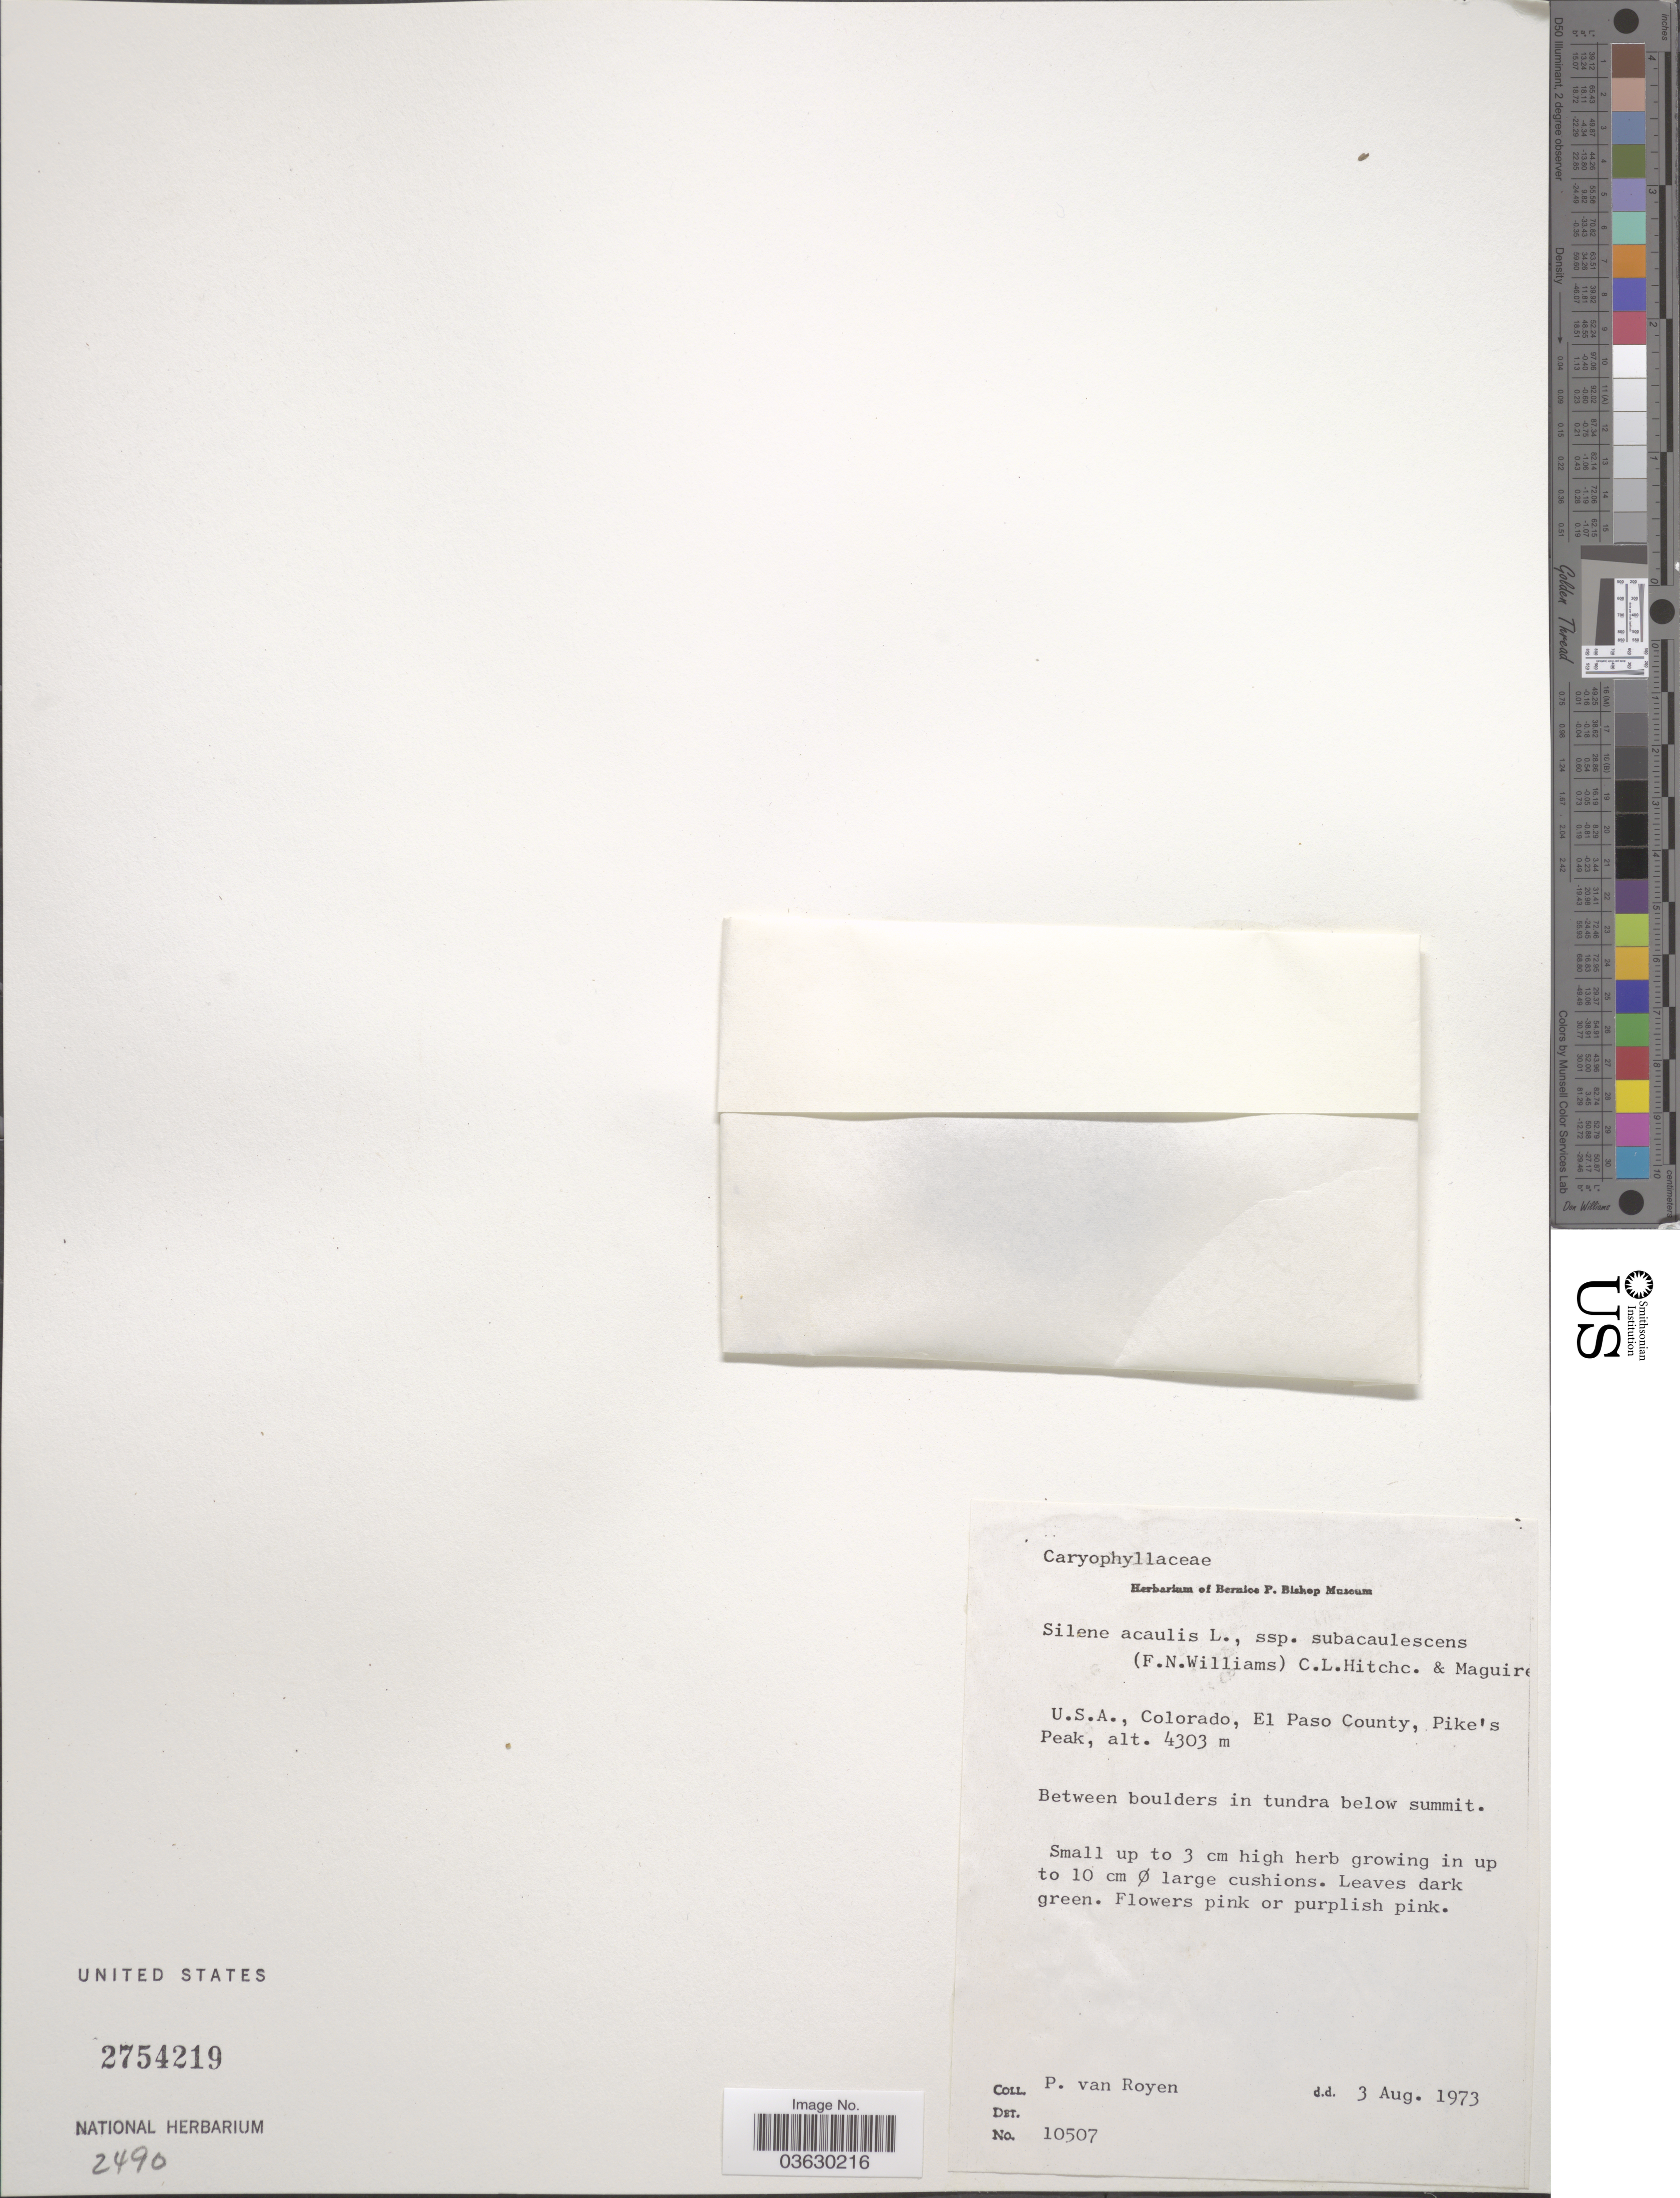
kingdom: Plantae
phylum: Tracheophyta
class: Magnoliopsida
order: Caryophyllales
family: Caryophyllaceae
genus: Silene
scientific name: Silene acaulis var. subacaulescens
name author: (F.N. Williams) C.L. Hitchc. & H. St. John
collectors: P. van Royen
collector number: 10507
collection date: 1973-08-03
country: United States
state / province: Colorado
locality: El Paso County, Pike's Peak.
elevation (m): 4303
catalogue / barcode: US 2754219